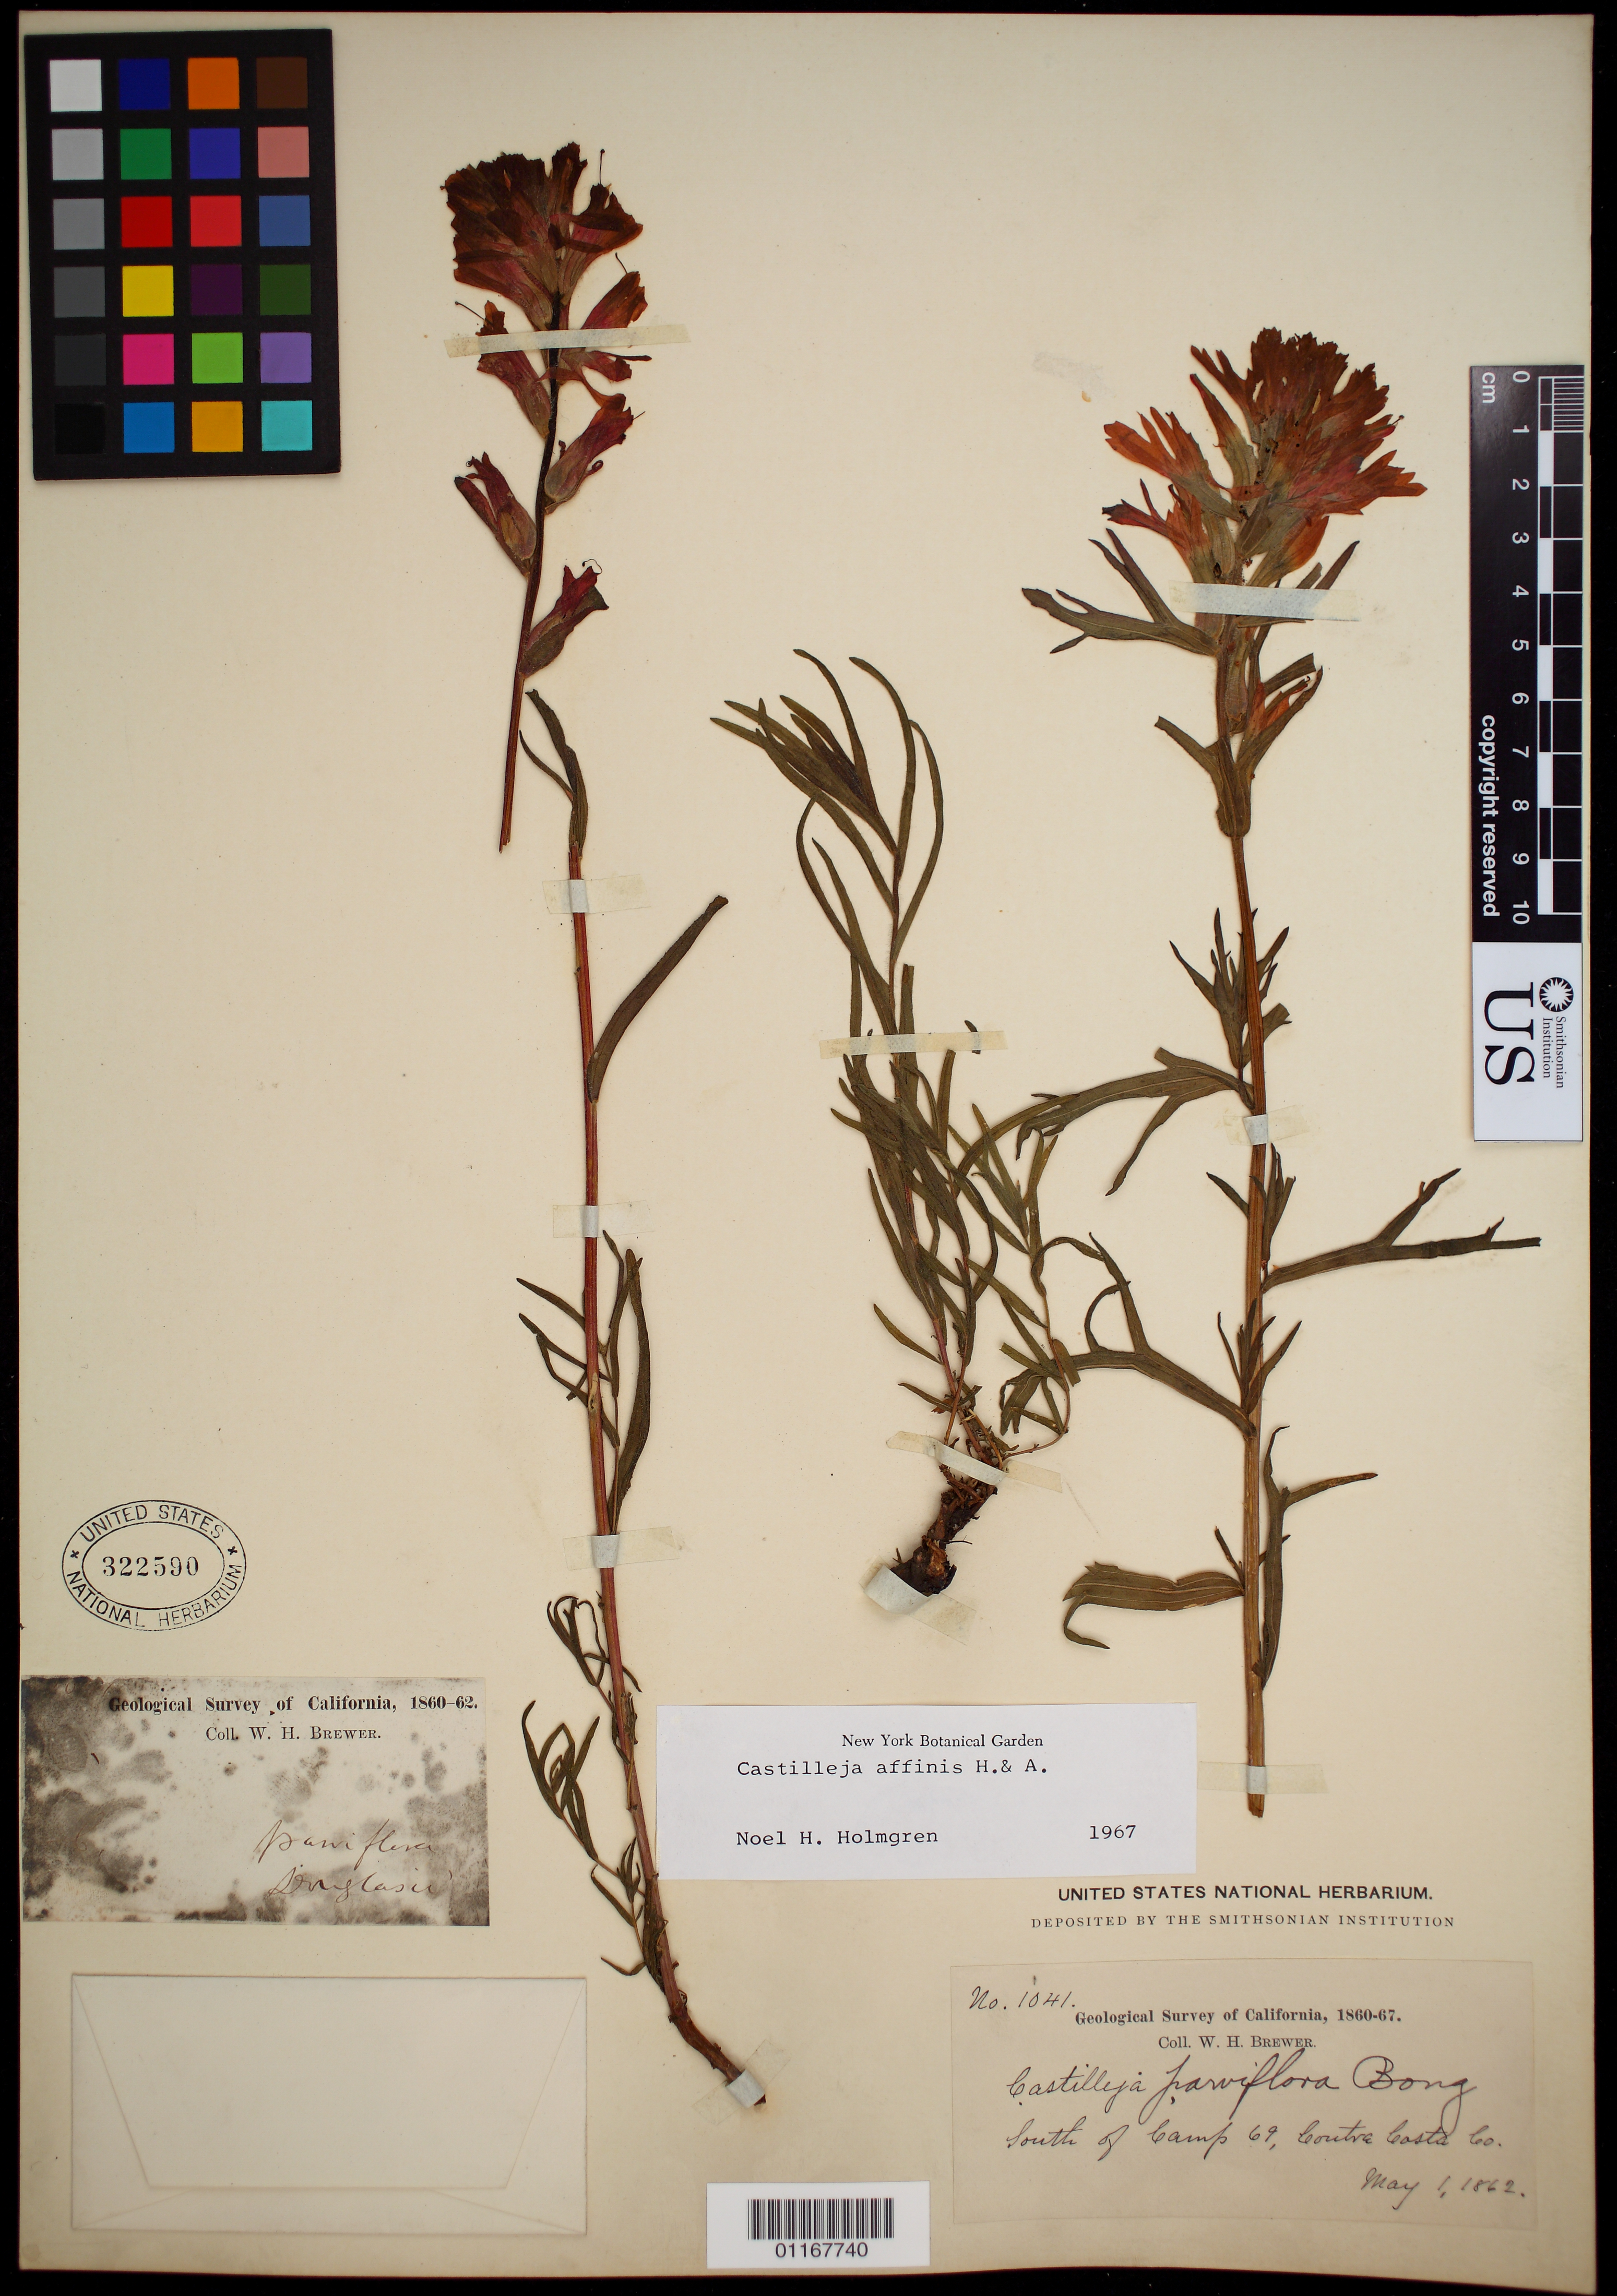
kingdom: Plantae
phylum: Tracheophyta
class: Magnoliopsida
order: Lamiales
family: Orobanchaceae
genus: Castilleja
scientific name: Castilleja affinis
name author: Hook. & Arn.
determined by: Holmgren, N. H., (NY), New York Botanical Garden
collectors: W. H. Brewer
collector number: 1041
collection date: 1862-05-01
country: United States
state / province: California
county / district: Contra Costa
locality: South of Camp 69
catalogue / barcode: US 322590